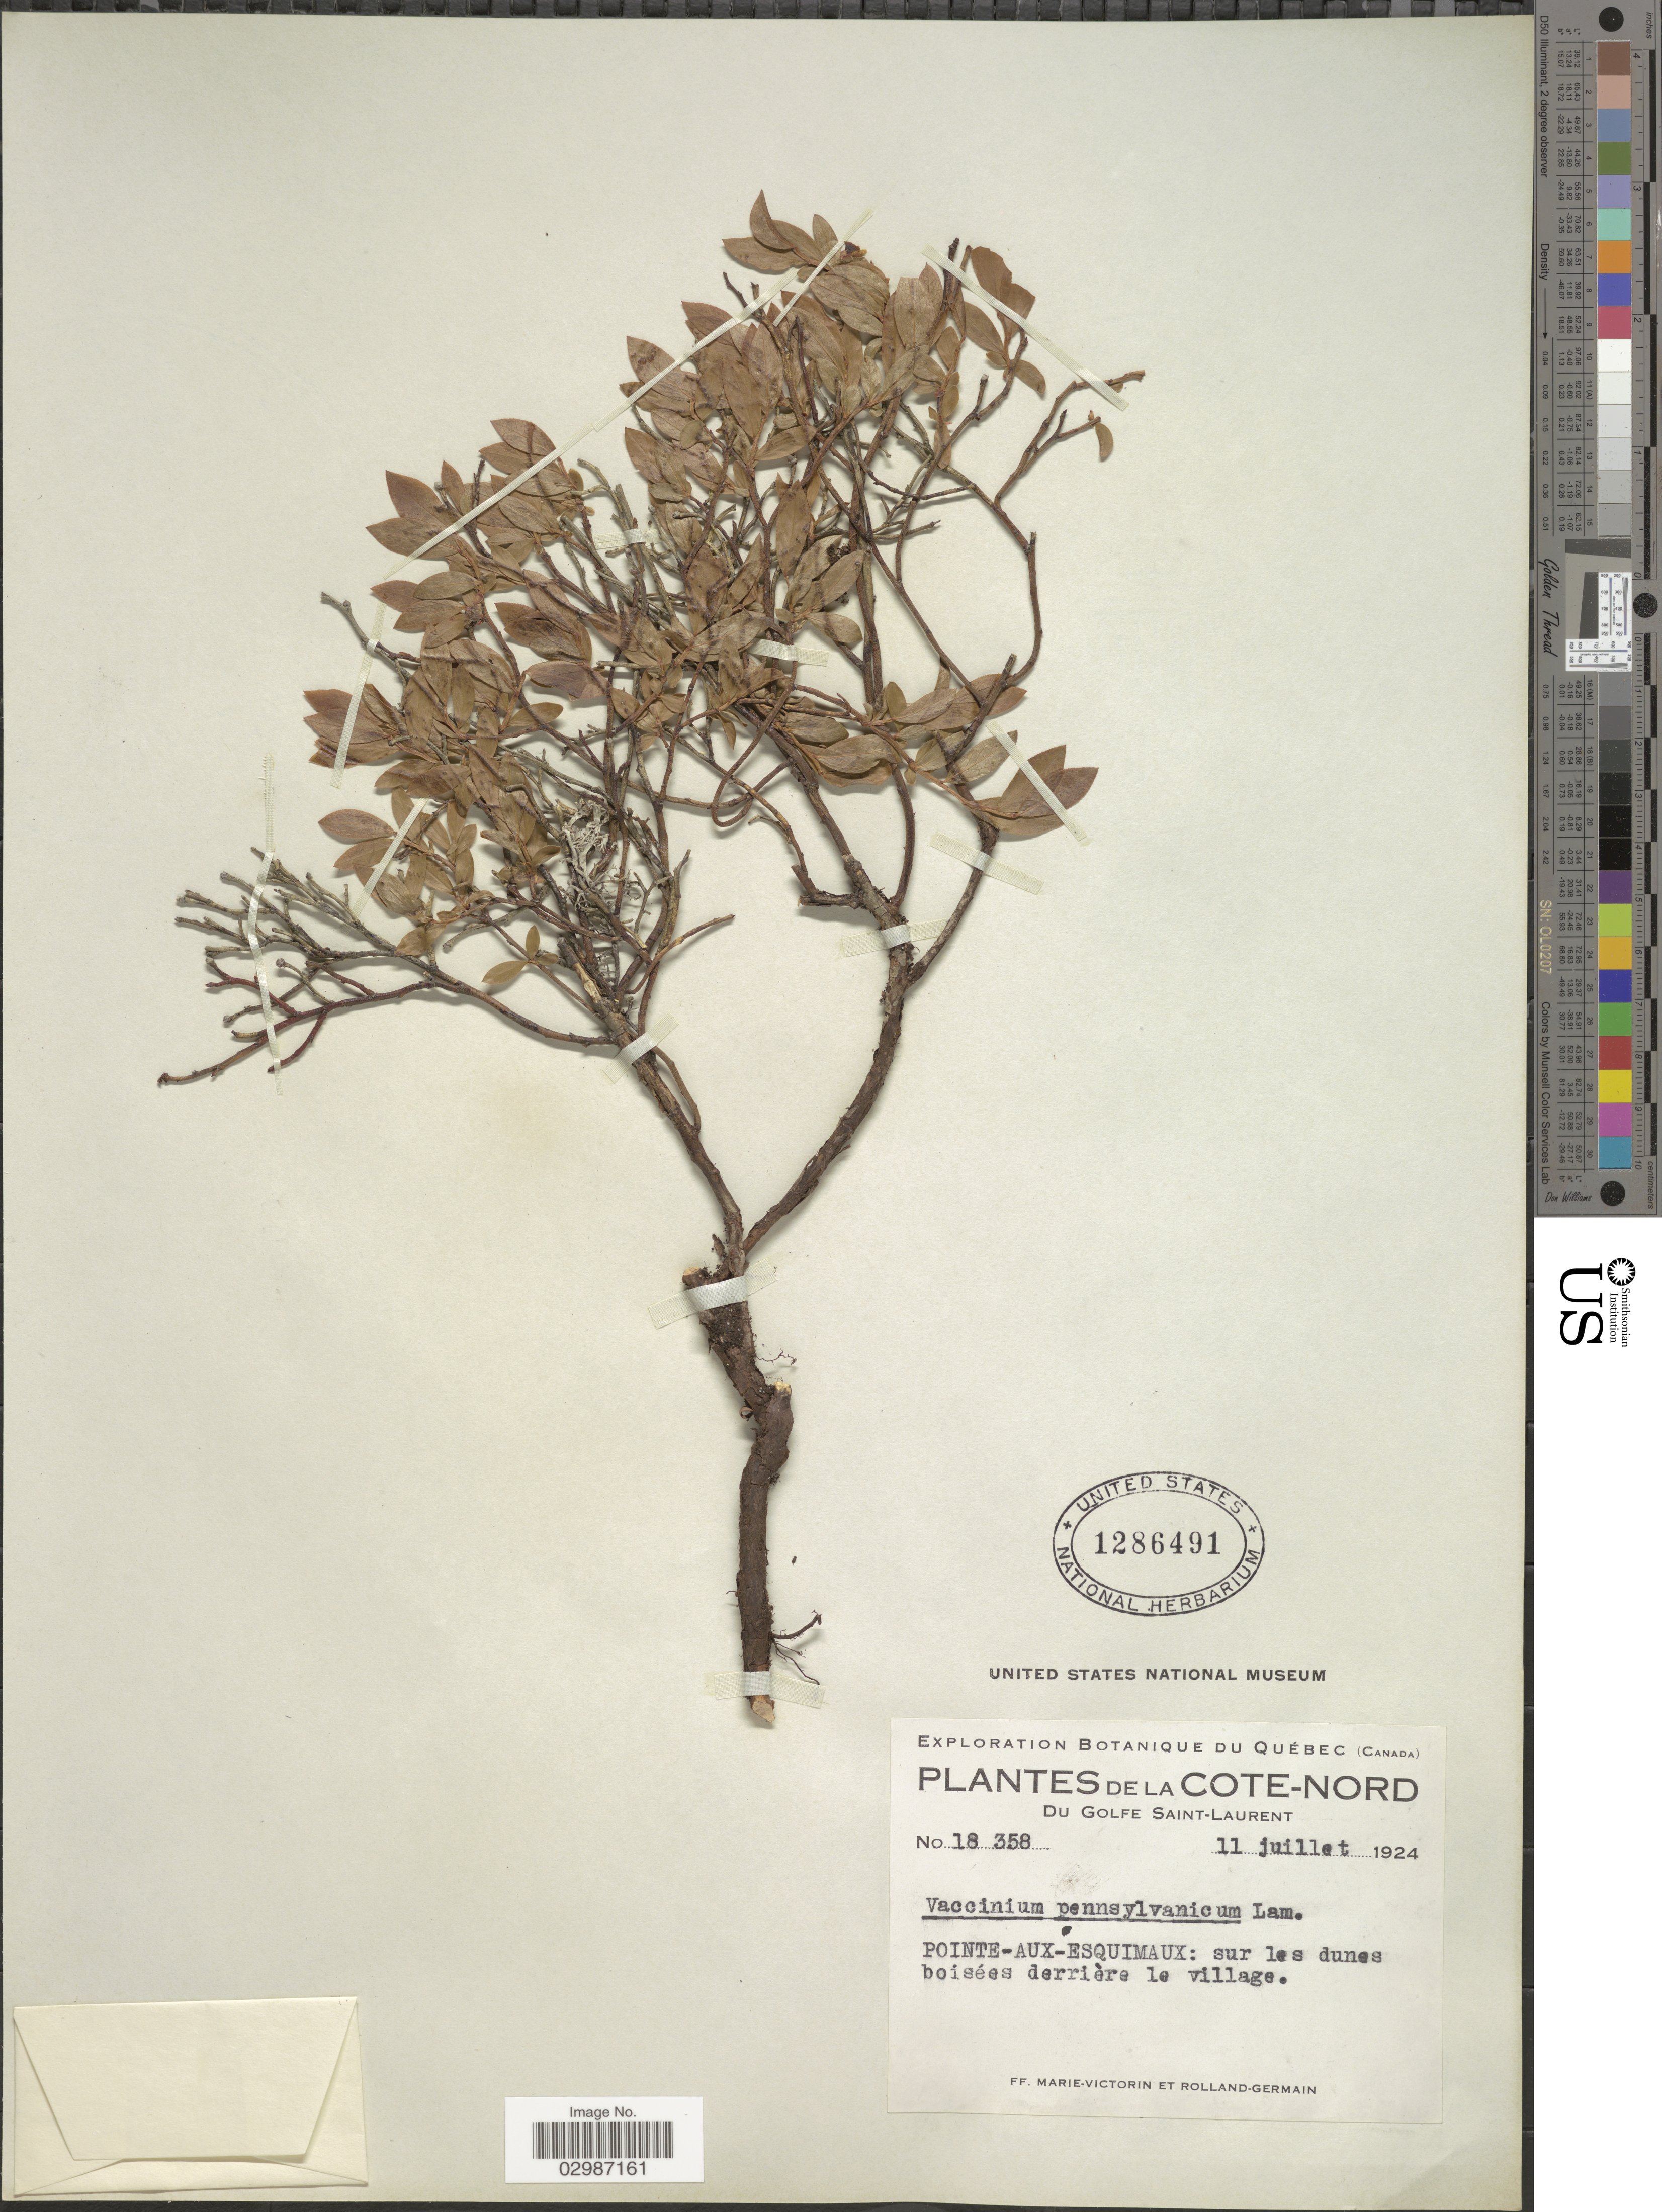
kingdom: Plantae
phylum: Tracheophyta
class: Magnoliopsida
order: Ericales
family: Ericaceae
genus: Vaccinium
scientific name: Vaccinium angustifolium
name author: Aiton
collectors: F. Marie-Victorin & Rolland-Germain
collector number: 18358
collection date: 1924-07-11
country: Canada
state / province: Quebec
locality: De la Cote-Nord. Du Golfe Saint-Laurent. Pointe-Aux-Esquimaux: sur les dunes boisées derrière le village.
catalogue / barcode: US 1286491